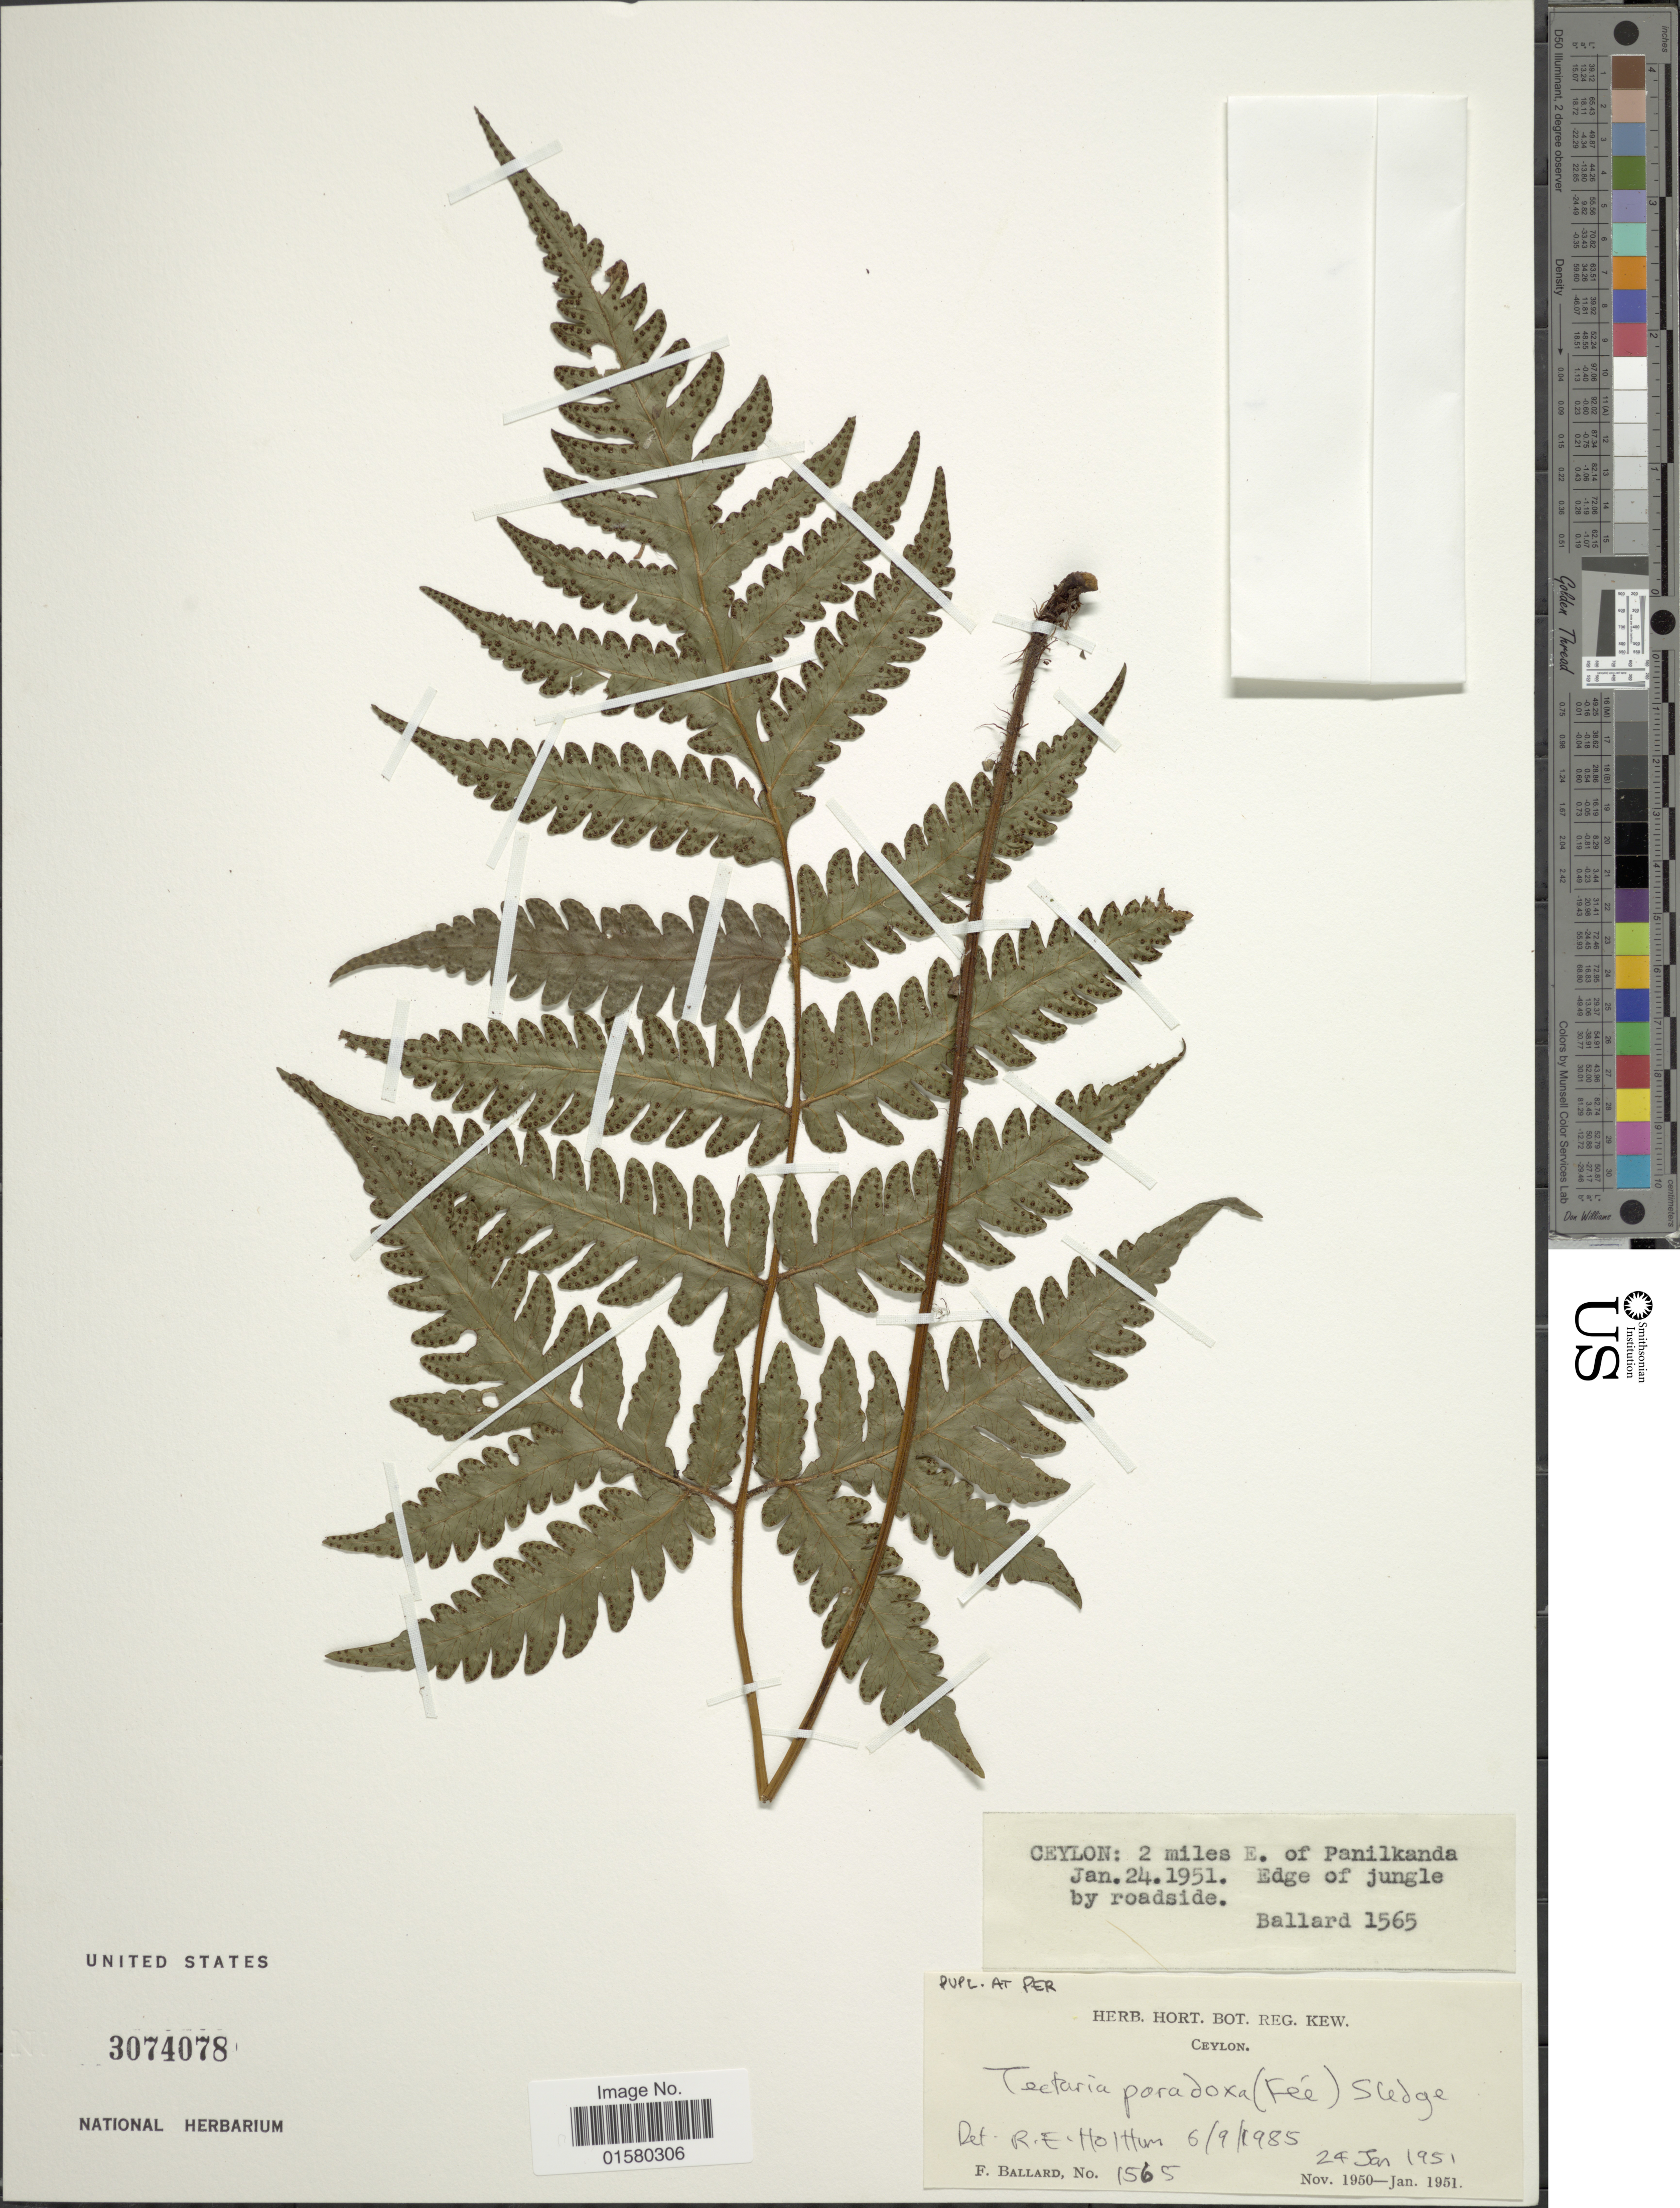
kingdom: Plantae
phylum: Tracheophyta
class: Polypodiopsida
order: Polypodiales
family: Tectariaceae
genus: Tectaria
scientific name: Tectaria paradoxa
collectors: F. Ballard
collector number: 1565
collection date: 1951-01-24/1951-01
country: Sri Lanka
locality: Ceylon: 2 miles E. of Panilkanda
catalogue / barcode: US 3074078